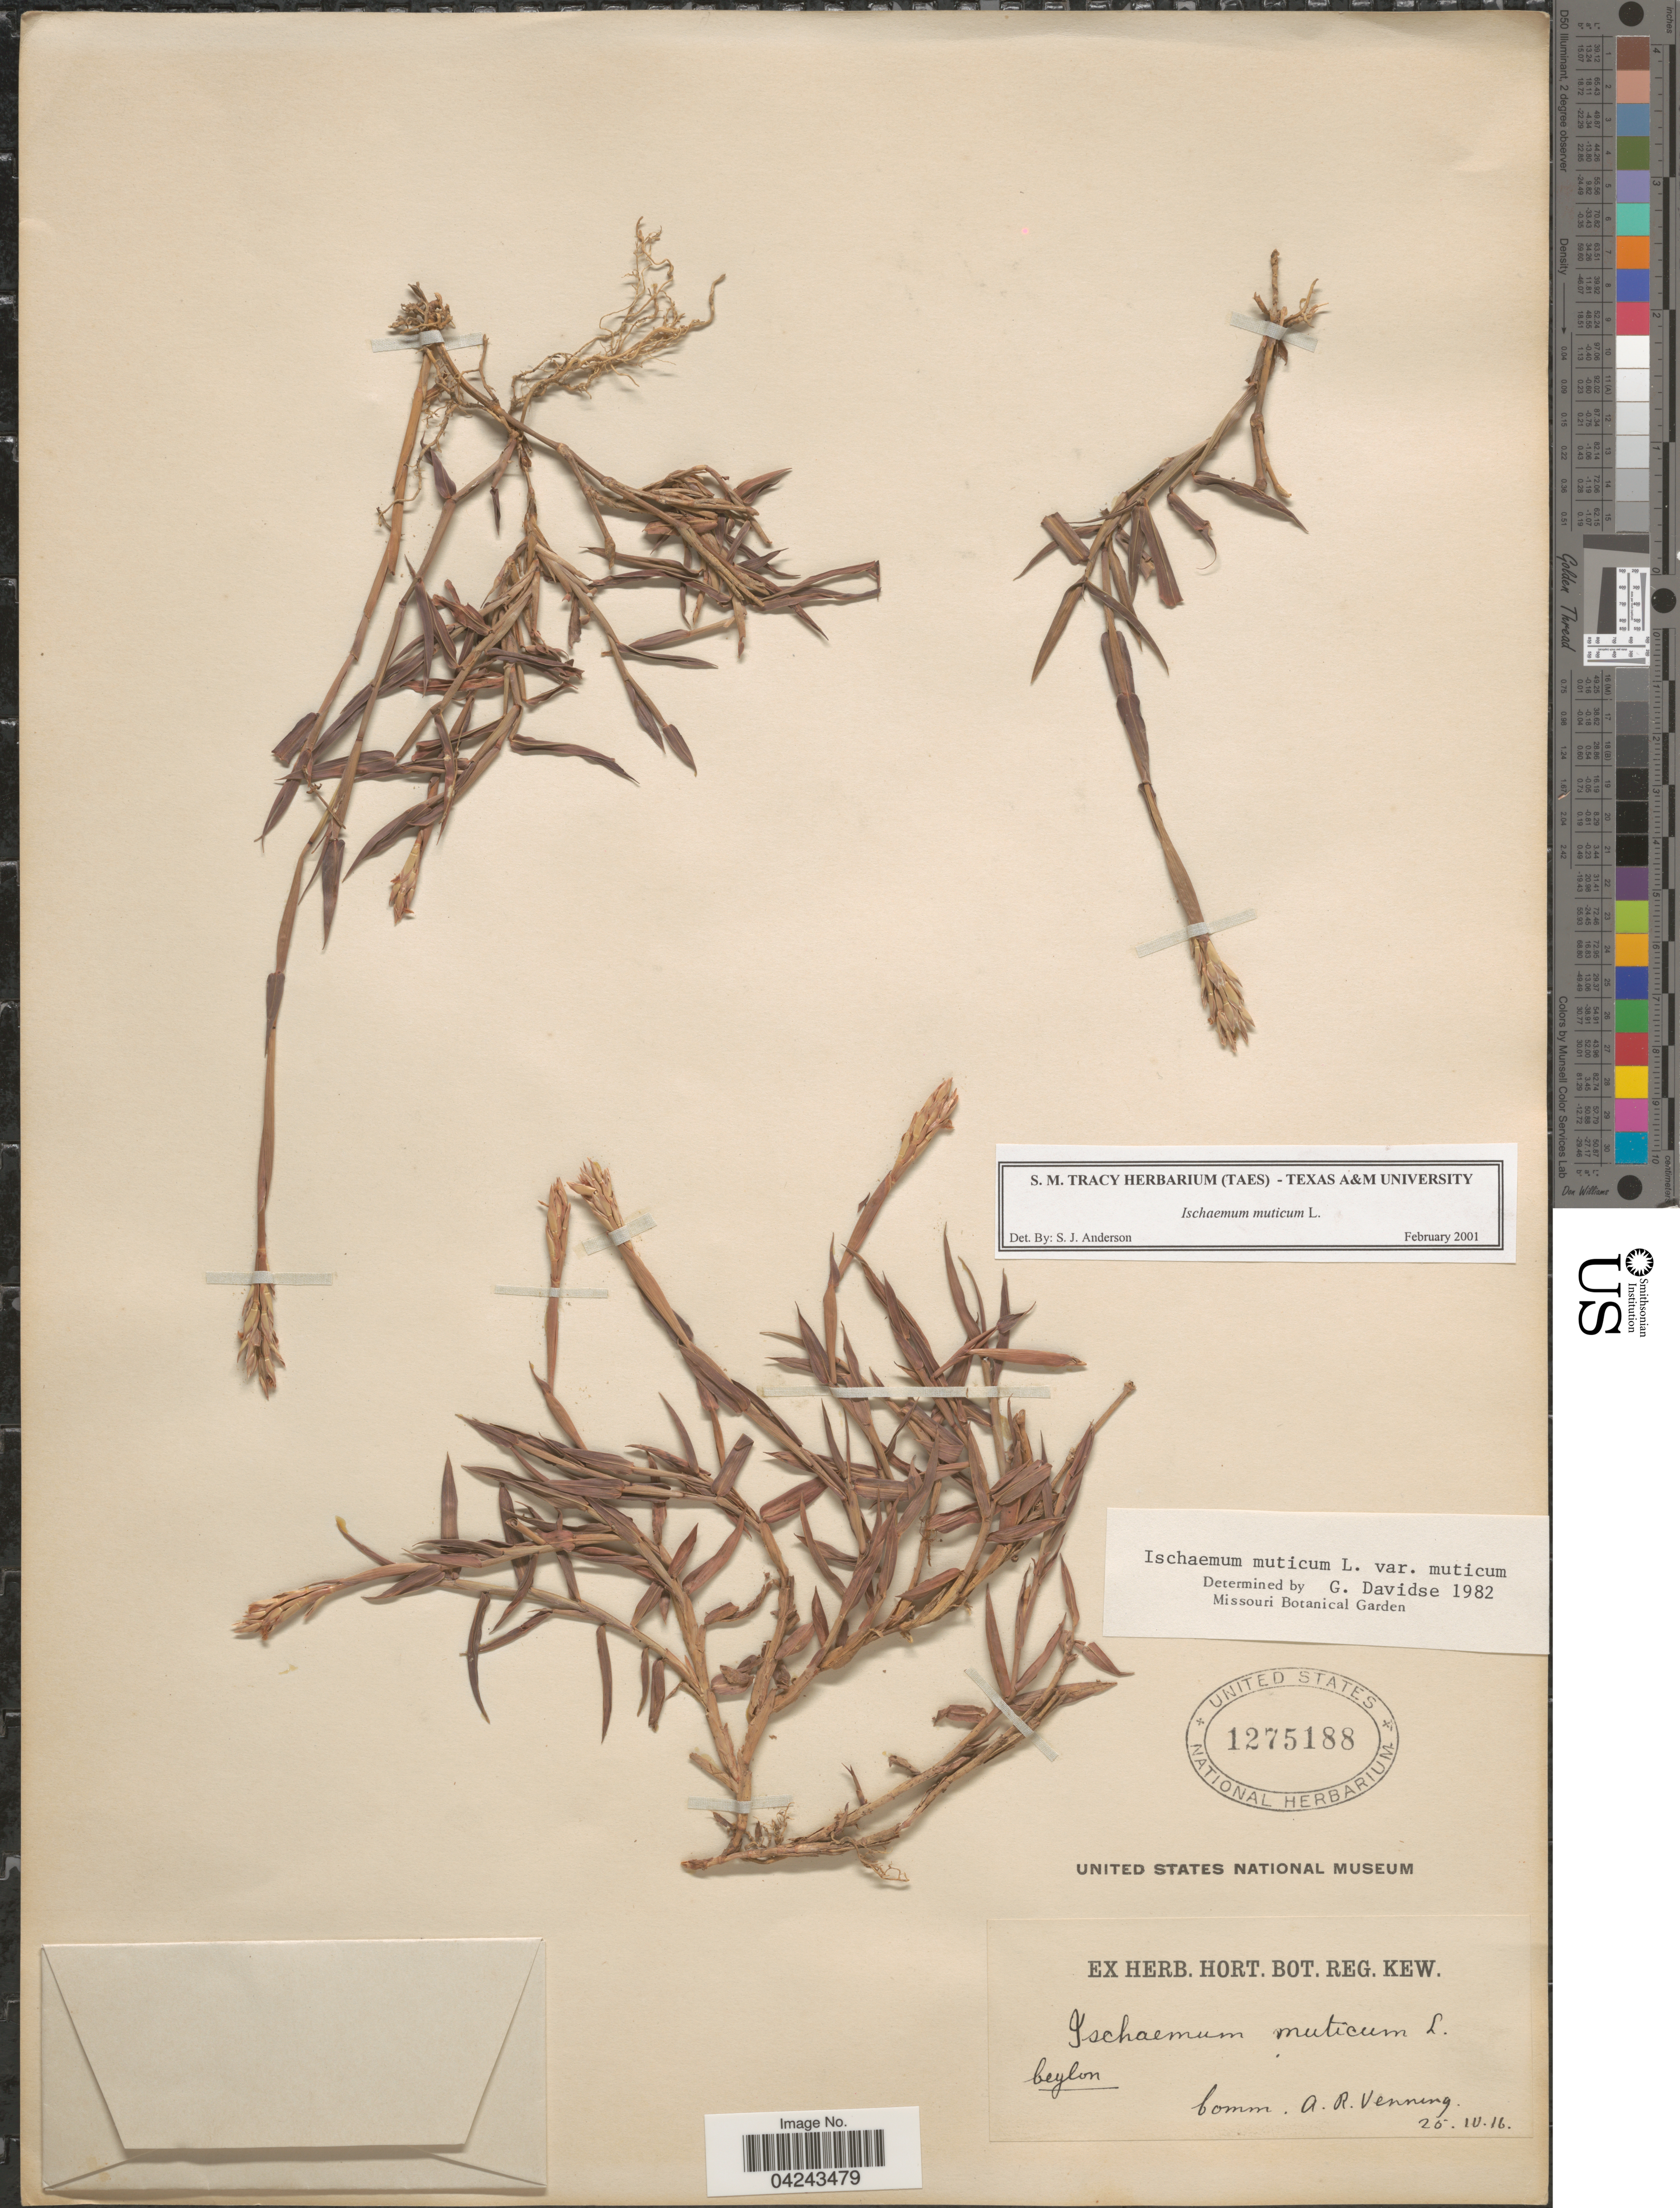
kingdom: Plantae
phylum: Tracheophyta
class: Liliopsida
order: Poales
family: Poaceae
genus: Ischaemum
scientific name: Ischaemum muticum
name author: L.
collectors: ex herb. Hort. Reg. Kew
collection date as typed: Transcribed d/m/y: 25/4/16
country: Sri Lanka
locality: Ceylon.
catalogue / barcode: US 1275188